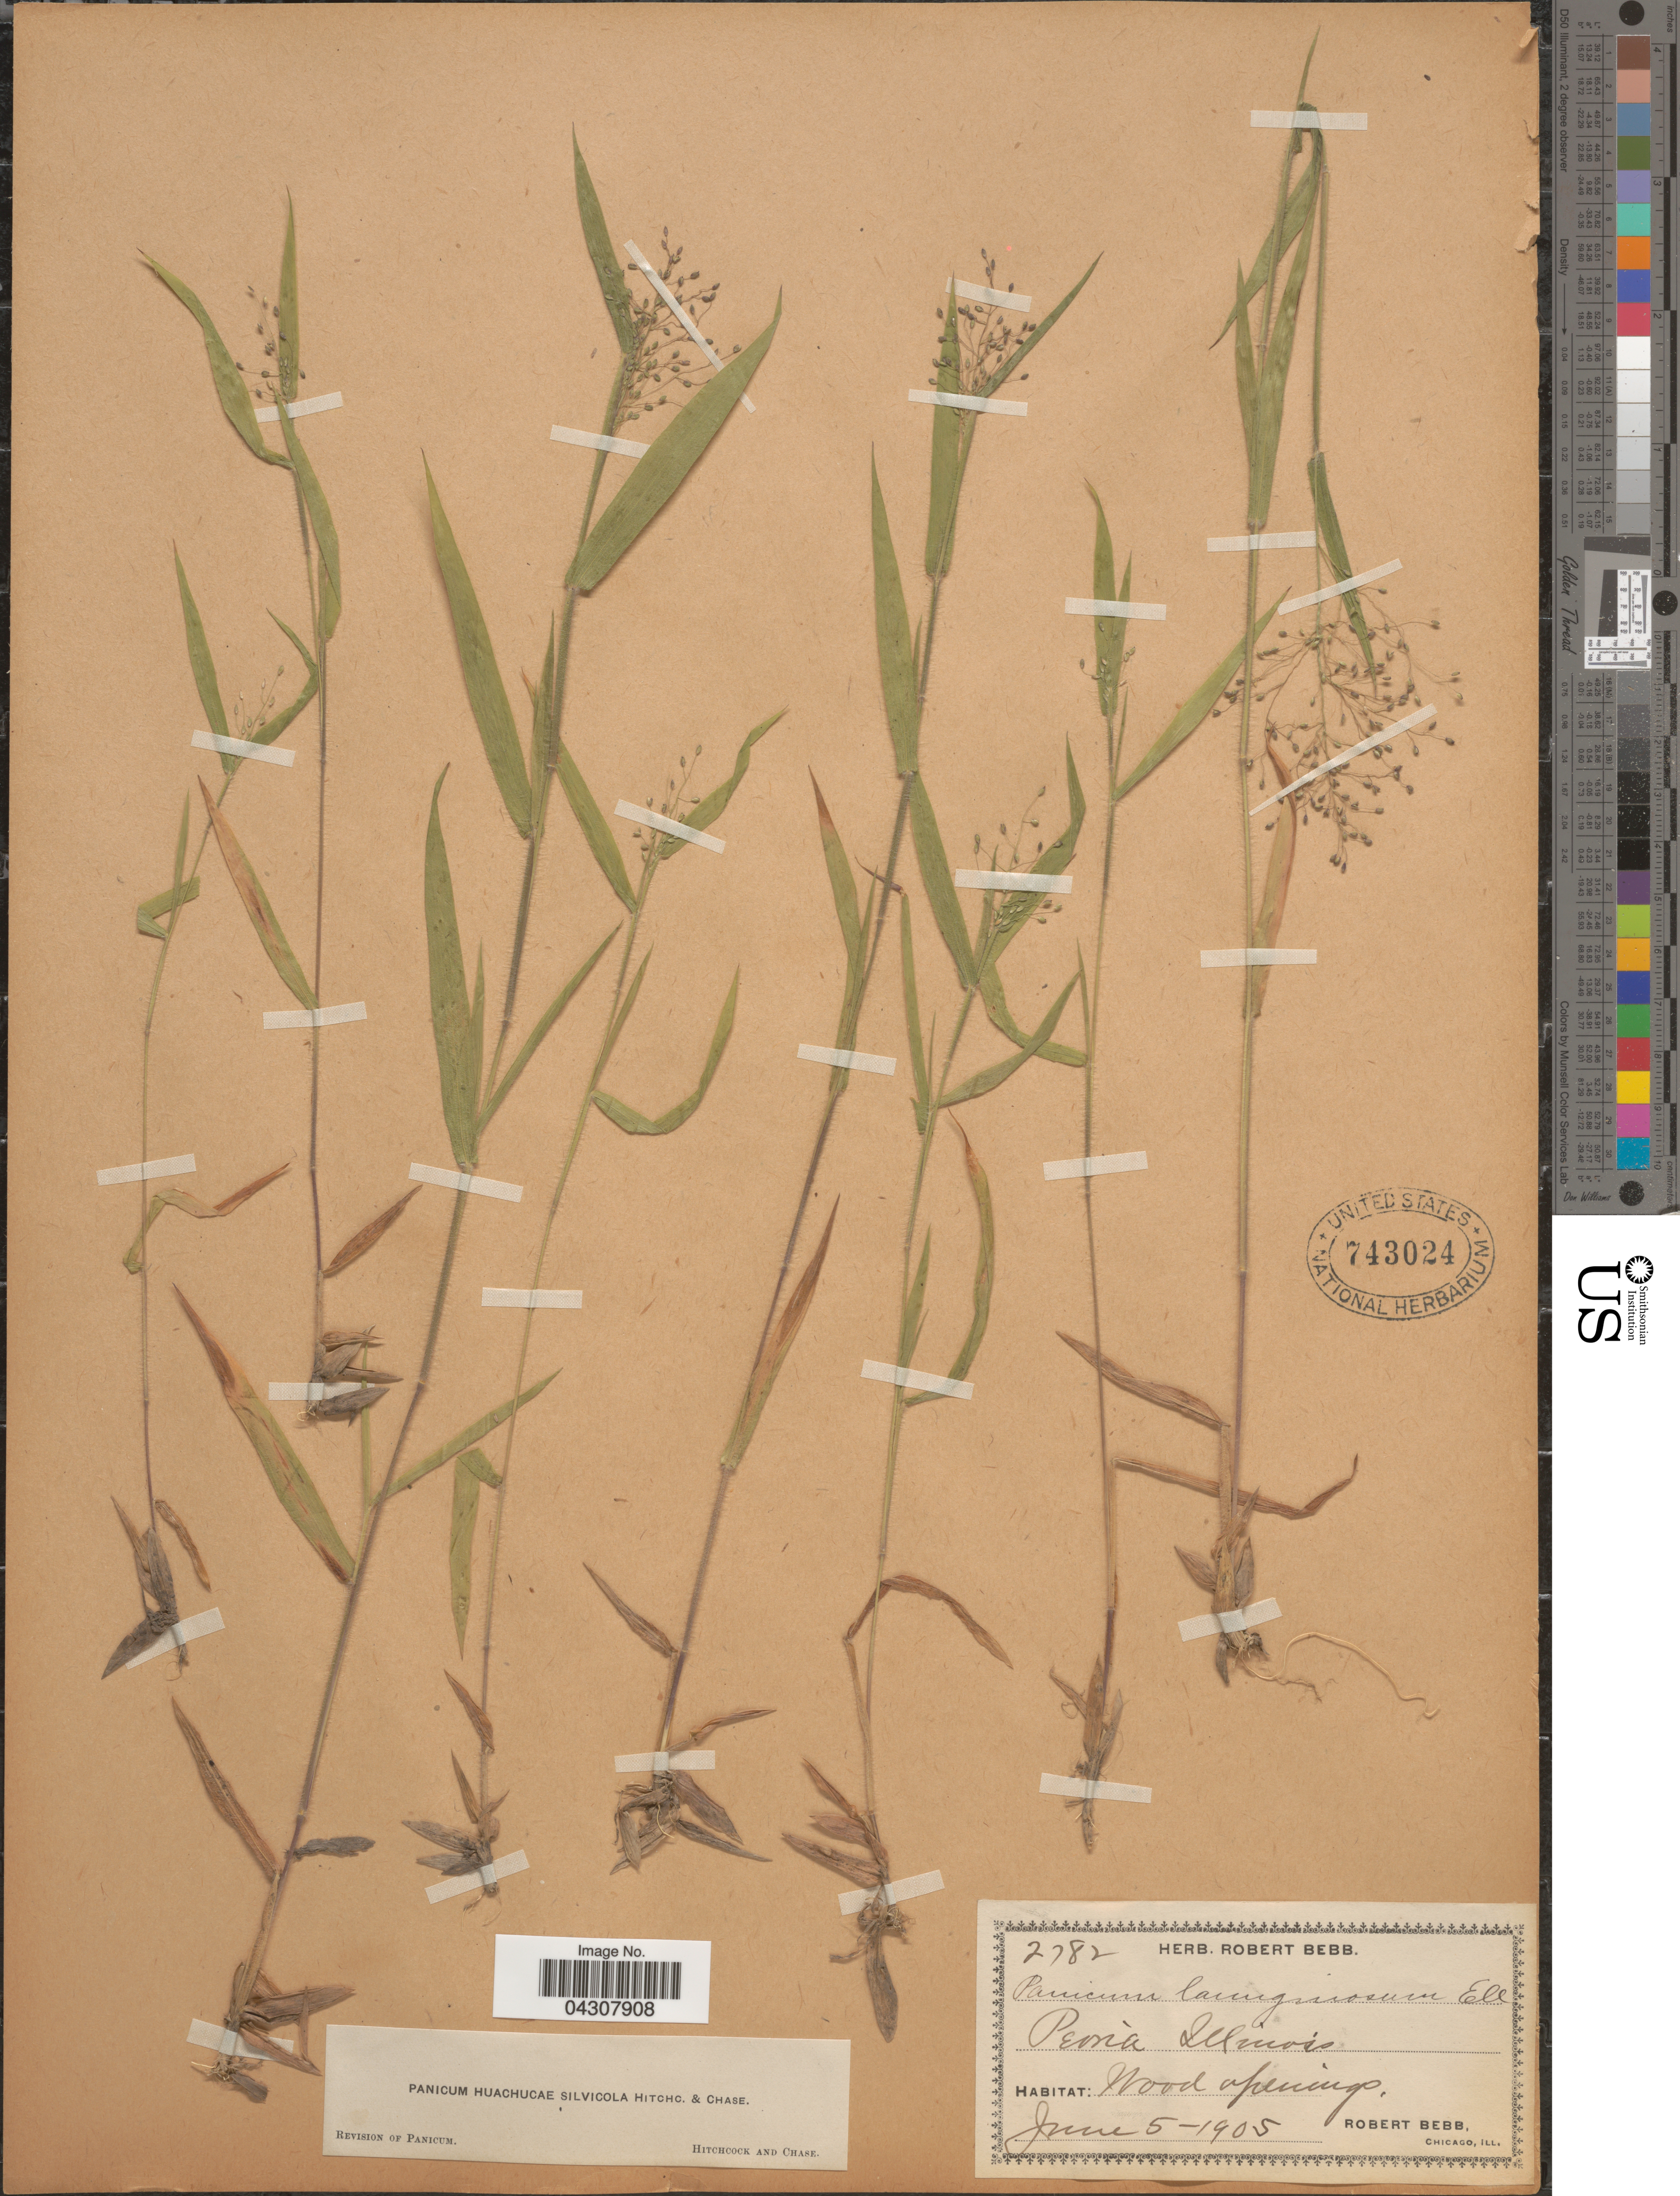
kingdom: Plantae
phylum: Tracheophyta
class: Liliopsida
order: Poales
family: Poaceae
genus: Dichanthelium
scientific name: Dichanthelium acuminatum var. acuminatum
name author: (Sw.) Gould & C.A. Clark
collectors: R. Bebb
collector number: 2782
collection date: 1905-06-05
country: United States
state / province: Illinois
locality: Peoria.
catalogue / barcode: US 743024